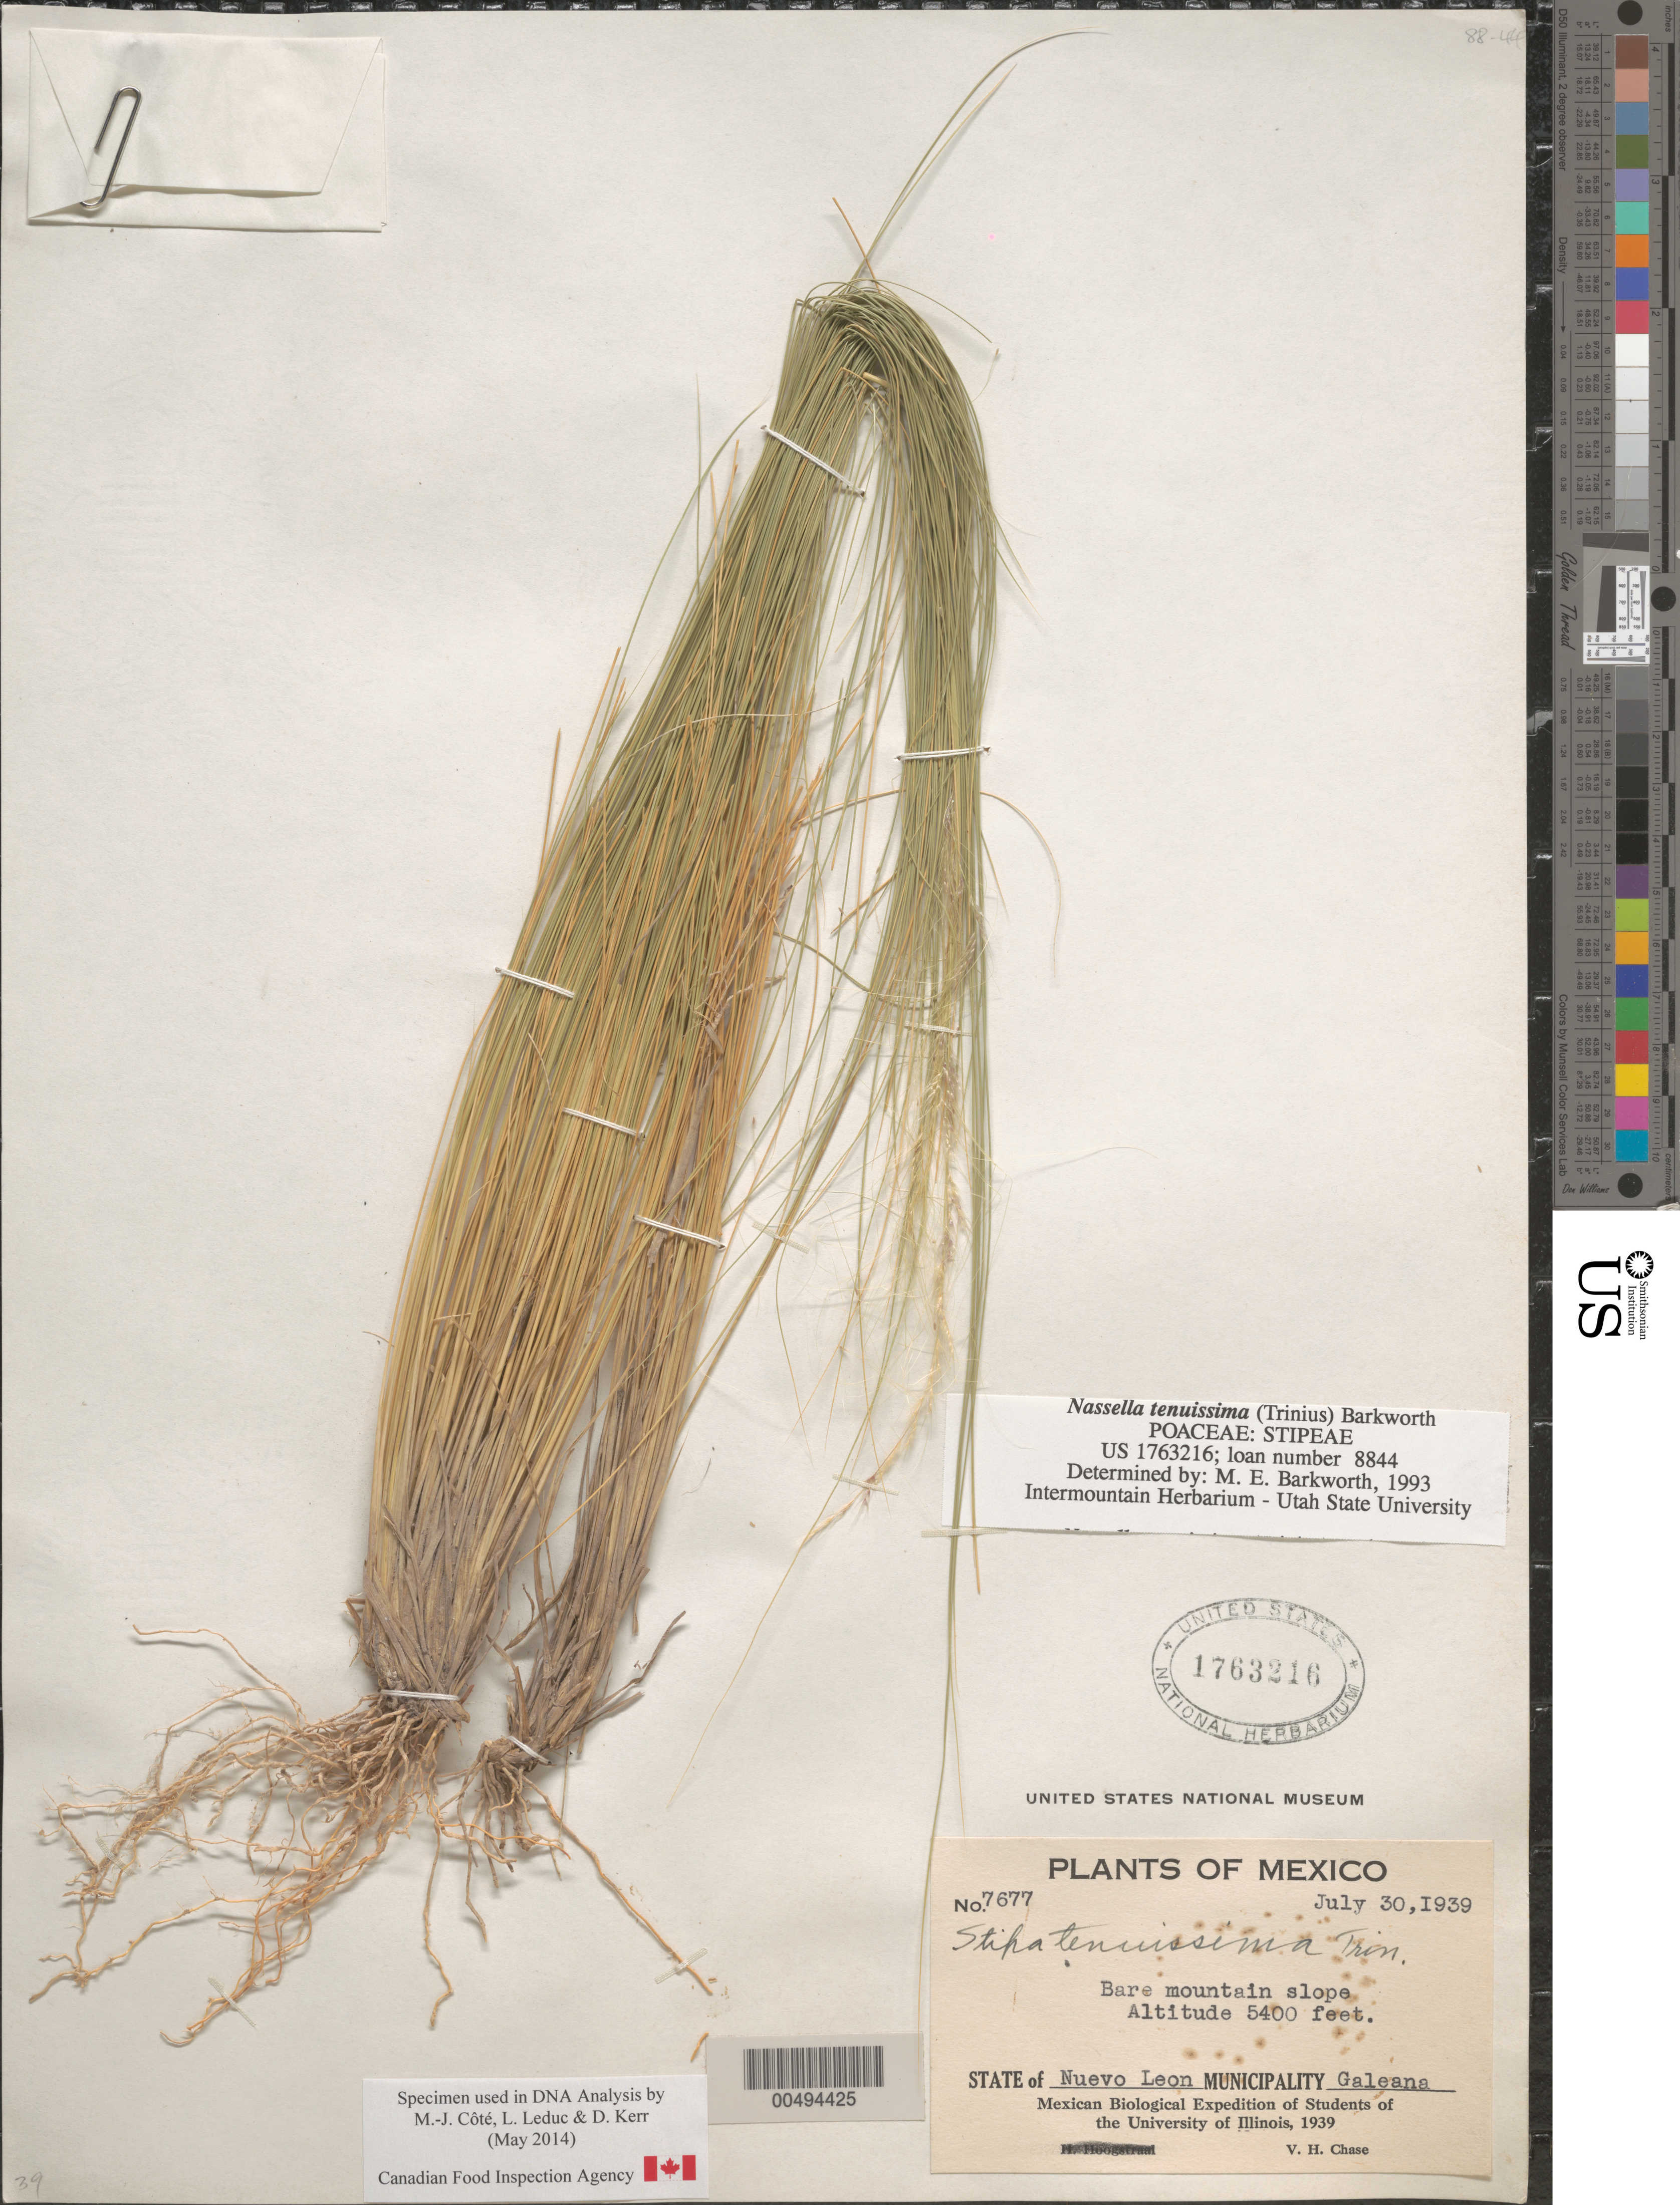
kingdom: Plantae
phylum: Tracheophyta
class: Liliopsida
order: Poales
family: Poaceae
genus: Nassella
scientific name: Nassella tenuissima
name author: (Trin.) Barkworth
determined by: Barkworth, M. E.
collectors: V. H. Chase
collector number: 7677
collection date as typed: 30 Jul 1939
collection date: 1939-07-30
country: Mexico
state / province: Nuevo León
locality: Mun Galeana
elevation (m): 1646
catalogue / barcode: US 1763216